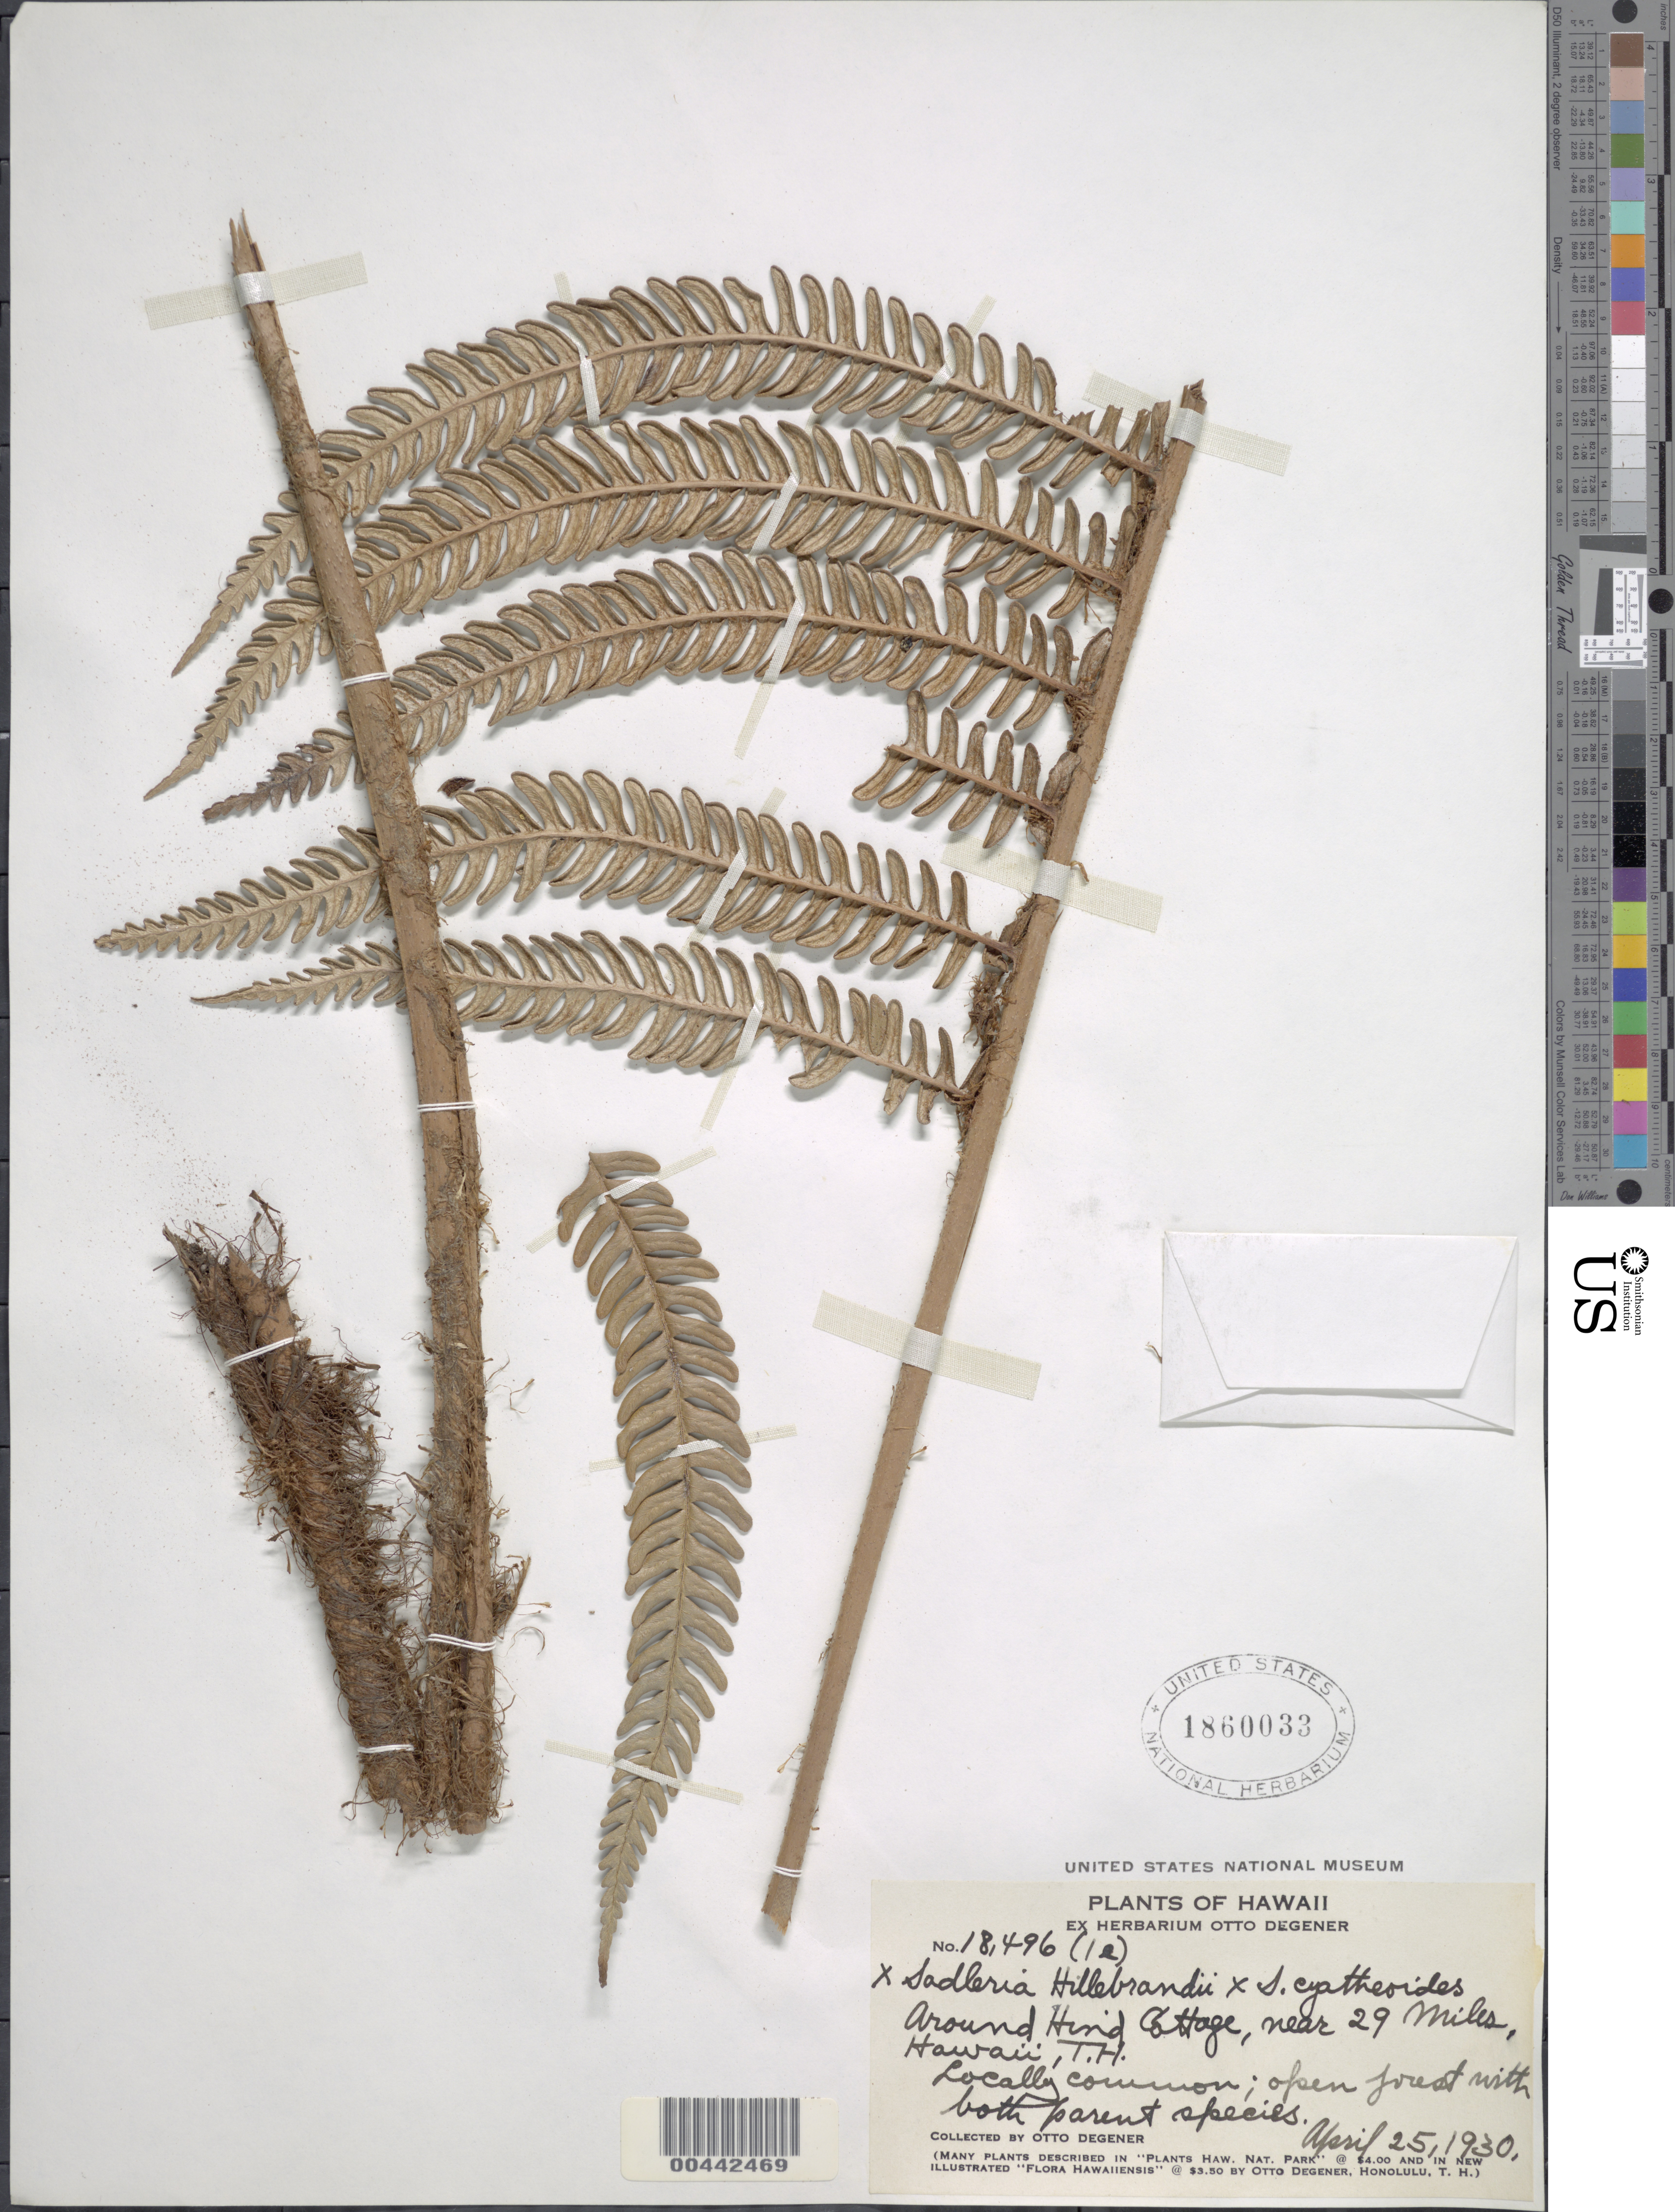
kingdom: Plantae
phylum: Tracheophyta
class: Polypodiopsida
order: Polypodiales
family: Blechnaceae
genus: Sadleria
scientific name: Sadleria cyatheoides x S. hillebrandii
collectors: O. Degener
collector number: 18496(1e)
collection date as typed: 25 Apr 1930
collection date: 1930-04-25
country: United States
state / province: Hawaii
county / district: Hawaii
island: Hawaii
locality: Around Hind Cottage, near 29 Miles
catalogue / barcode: US 1860033